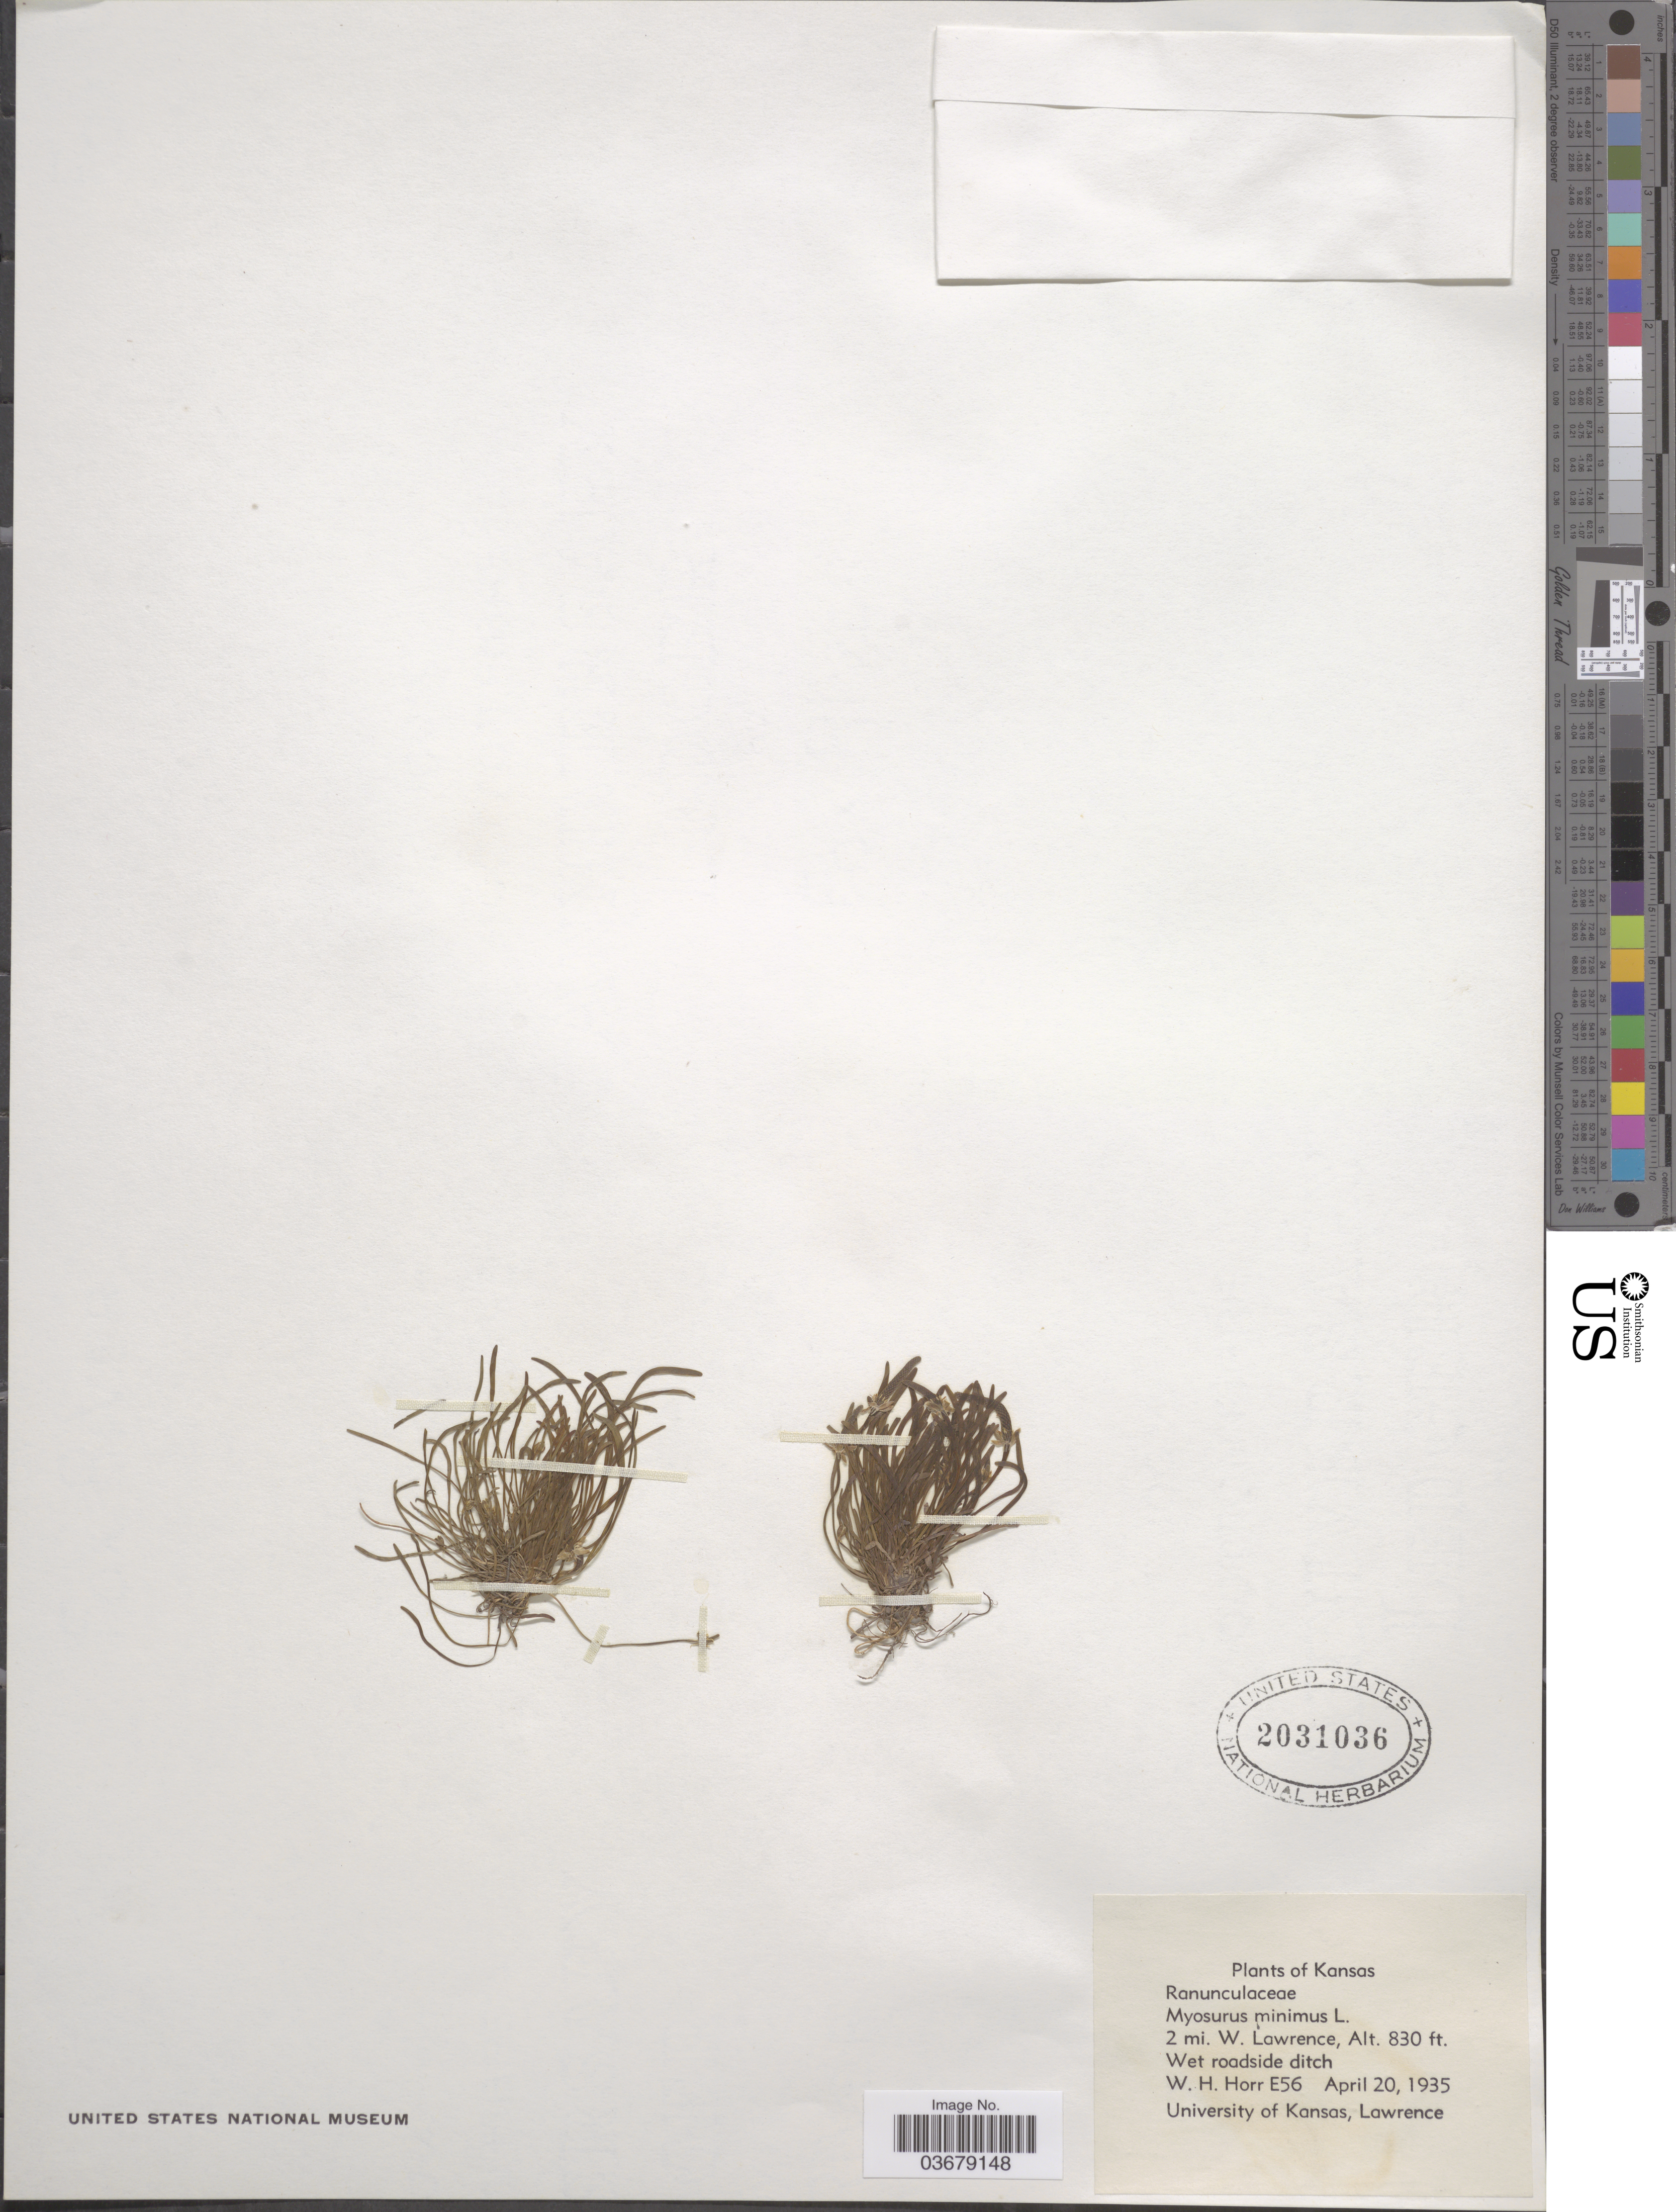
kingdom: Plantae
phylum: Tracheophyta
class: Magnoliopsida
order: Ranunculales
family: Ranunculaceae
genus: Myosurus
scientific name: Myosurus minimus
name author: L.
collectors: W. H. Horr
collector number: E56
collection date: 1935-04-20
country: United States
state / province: Kansas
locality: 2 mi. W. Lawrence.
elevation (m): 253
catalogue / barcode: US 2031036